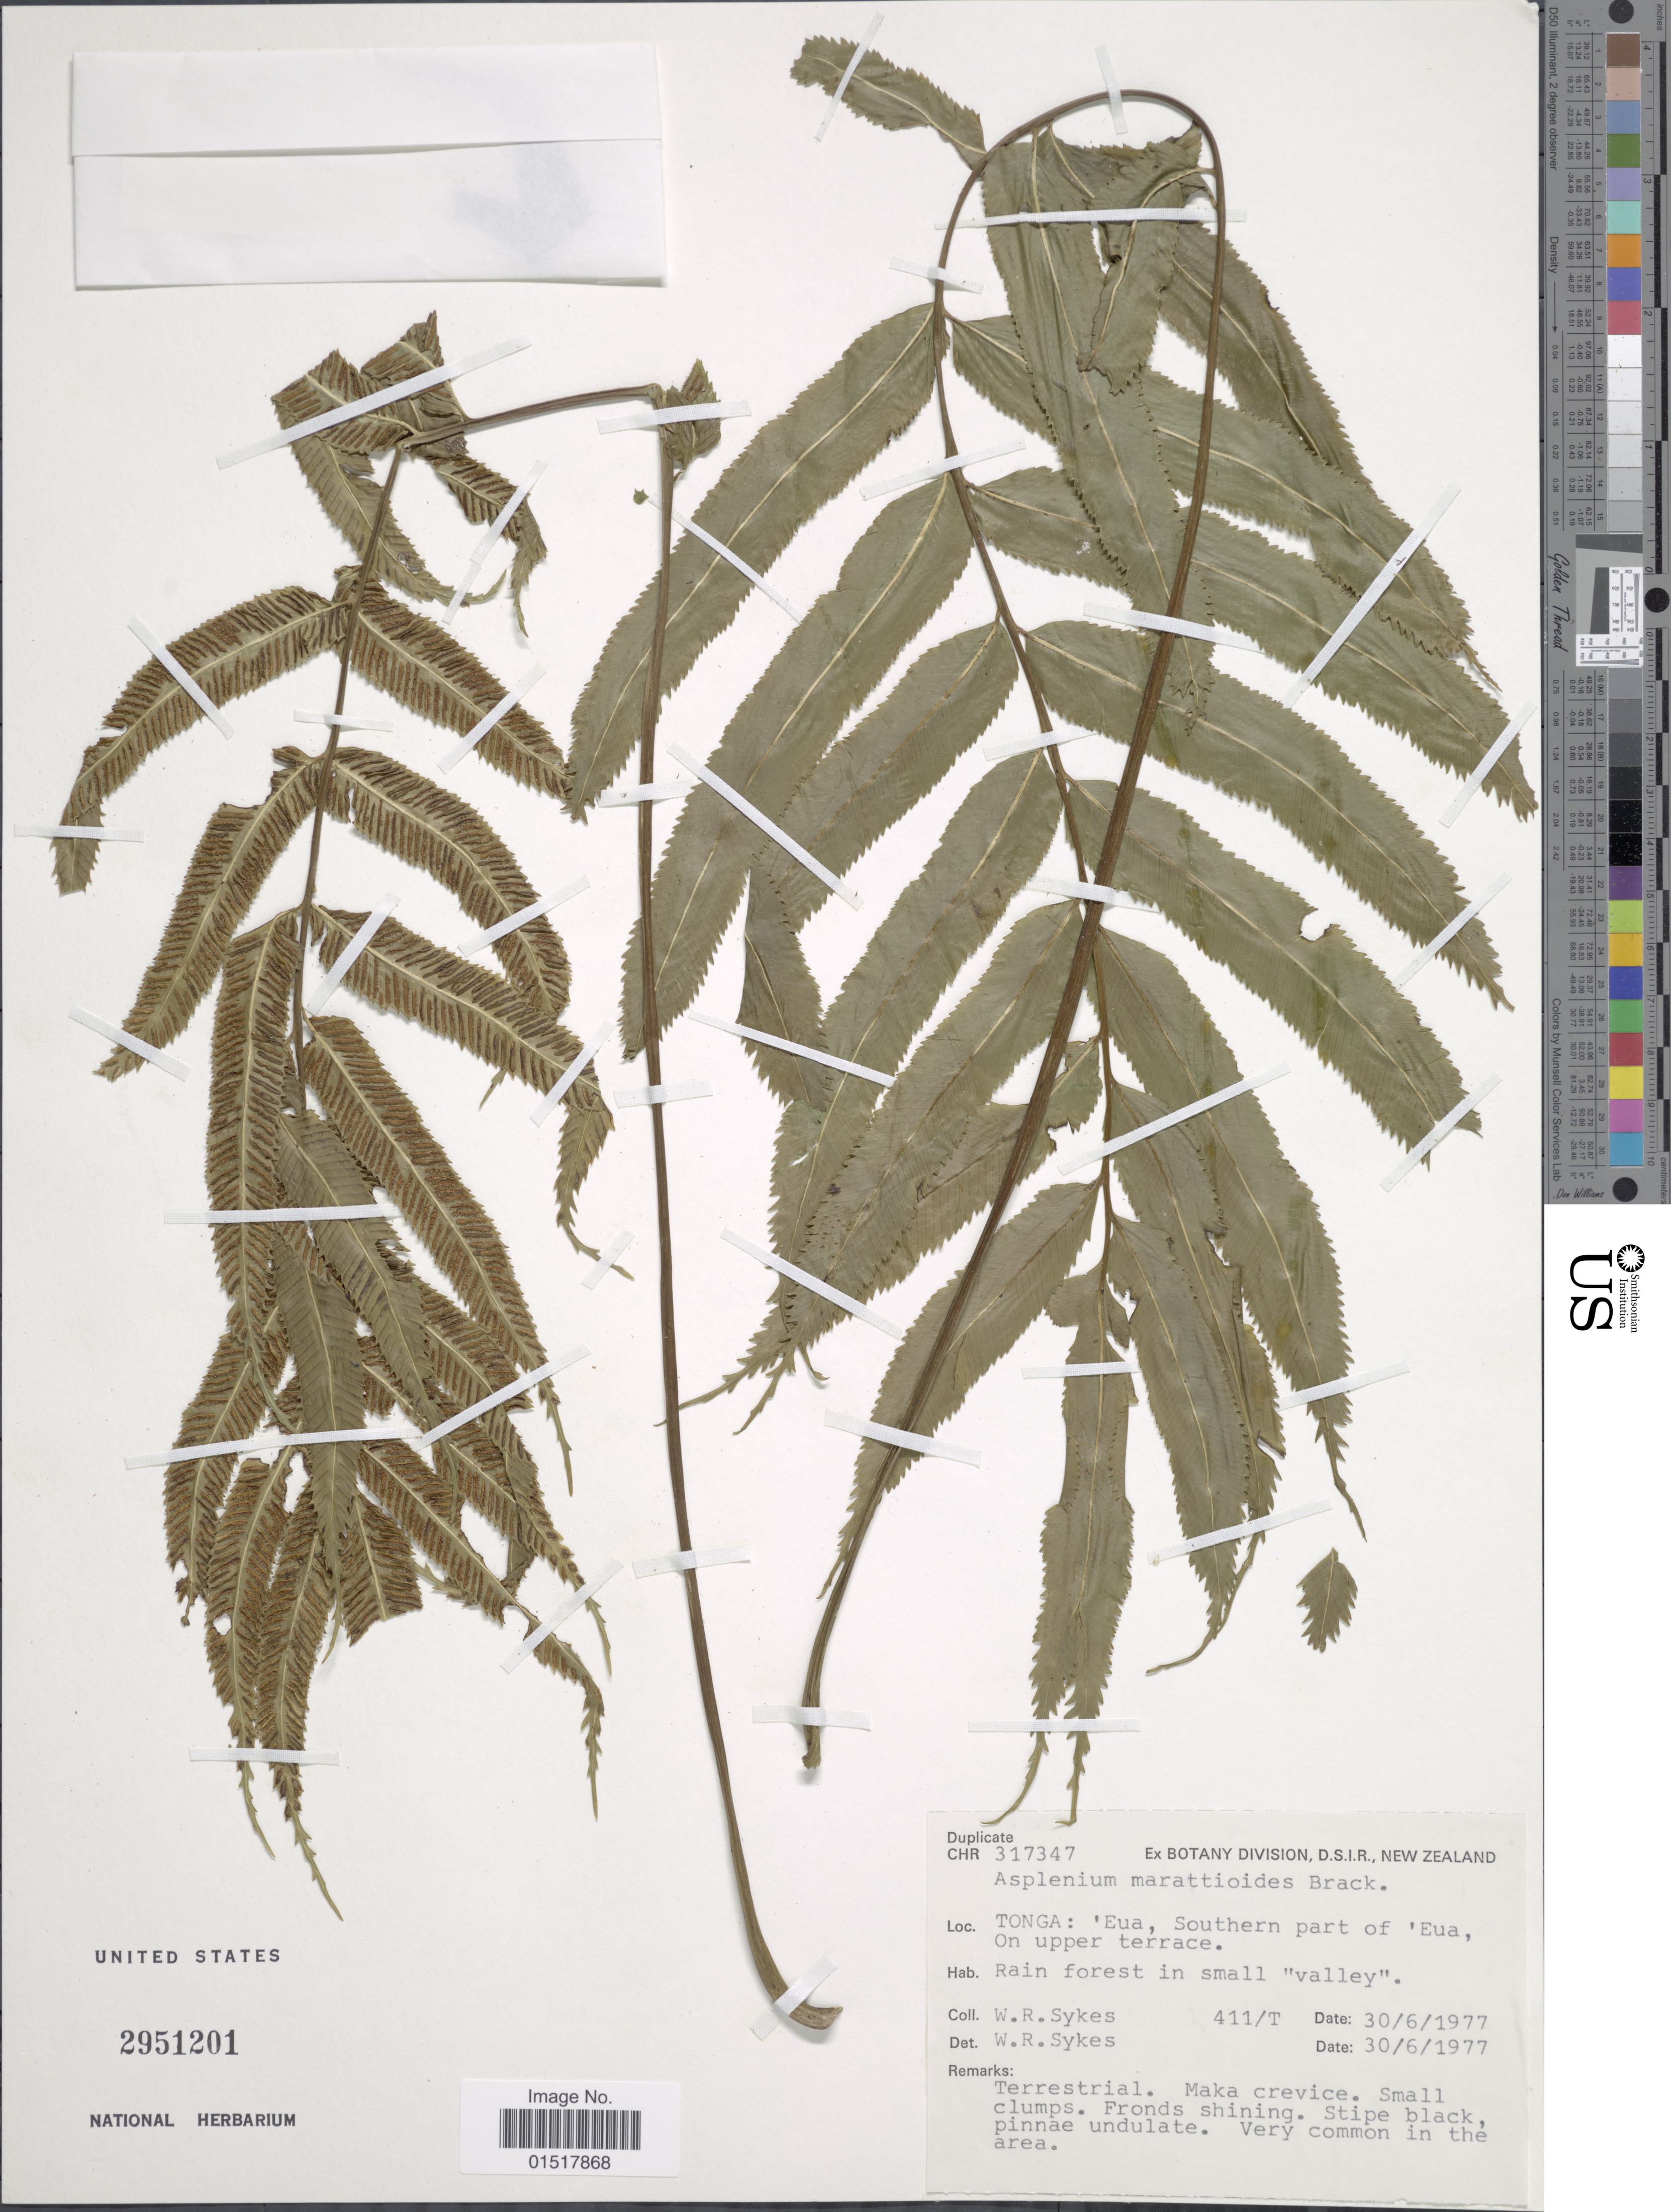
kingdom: Plantae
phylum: Tracheophyta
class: Polypodiopsida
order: Polypodiales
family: Aspleniaceae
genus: Asplenium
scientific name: Asplenium marattioides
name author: (Brack.) C. Chr.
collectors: W. R. Sykes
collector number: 411/T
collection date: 1977-06-30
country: Tonga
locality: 'Eua, Southern part of 'Eua, On upper terrace.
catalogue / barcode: US 2951201